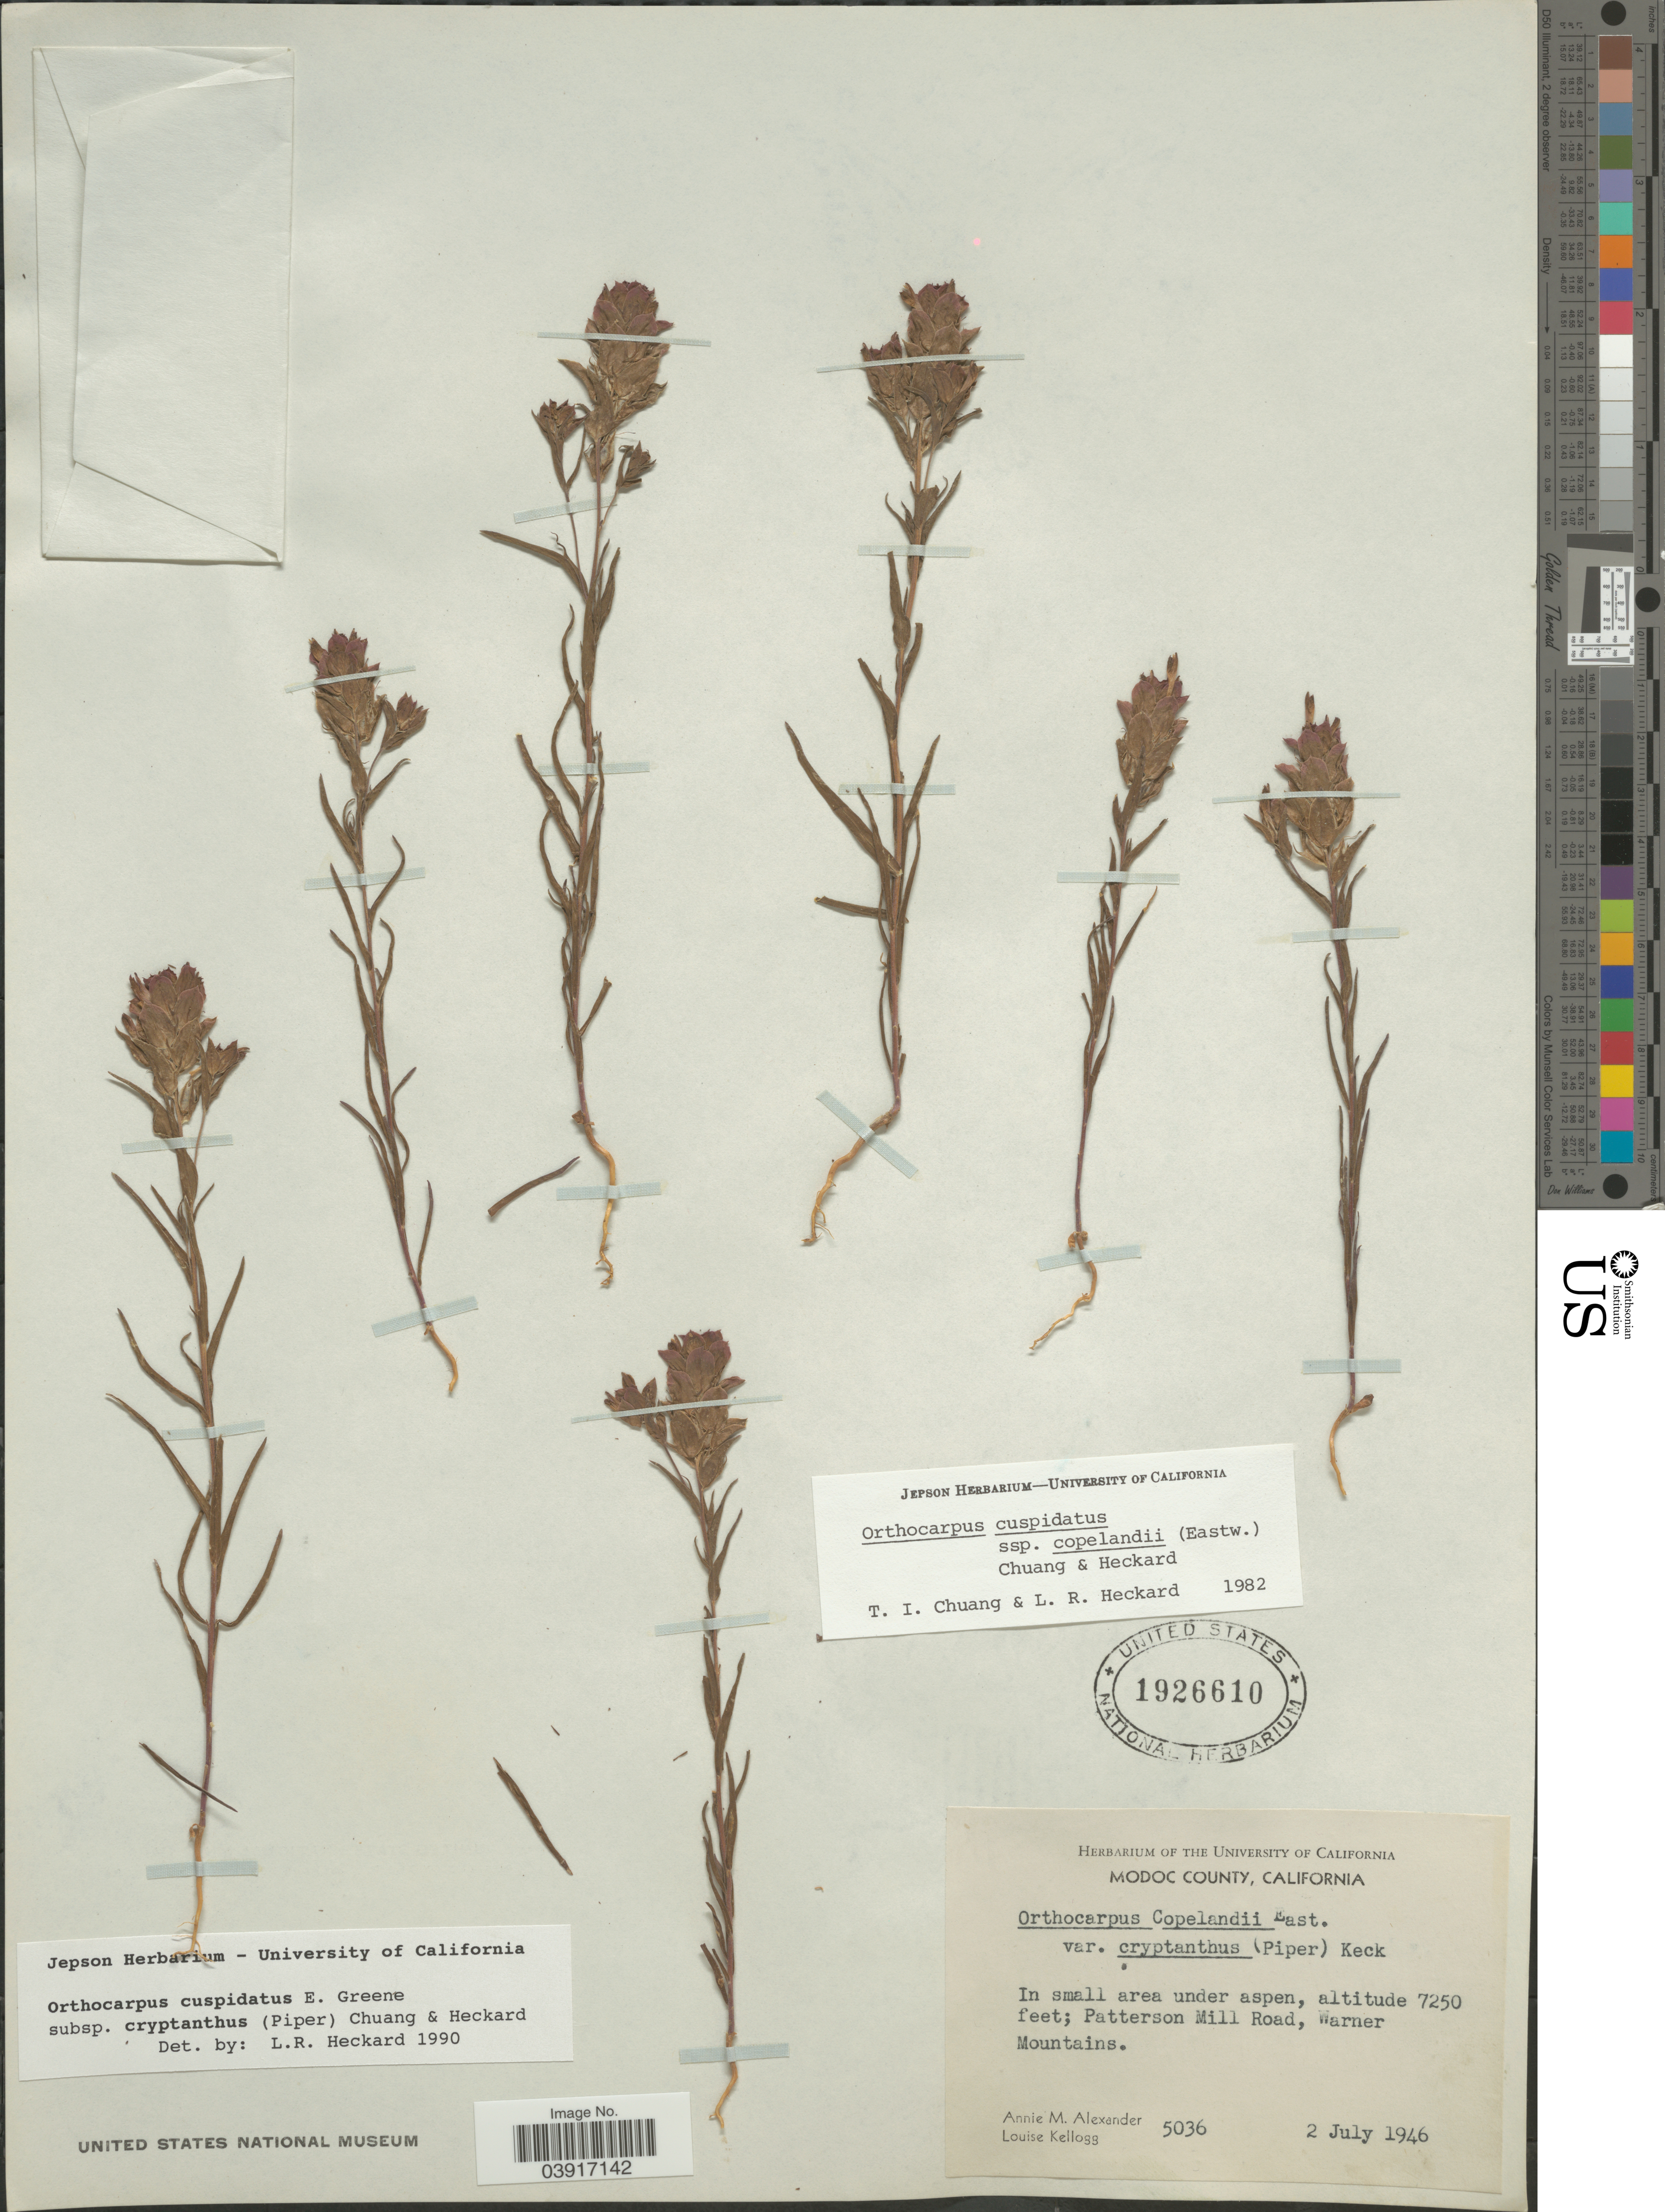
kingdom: Plantae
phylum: Tracheophyta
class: Magnoliopsida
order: Lamiales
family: Orobanchaceae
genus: Orthocarpus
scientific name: Orthocarpus cuspidatus subsp. cryptanthus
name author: (Piper) T.I. Chuang & Heckard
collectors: A. M. Alexander & L. Kellogg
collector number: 5036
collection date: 1946-07-02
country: United States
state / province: California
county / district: Modoc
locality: Modoc County. Patterson Mill Road, Warner Mountains.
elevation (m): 2210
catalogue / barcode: US 1926610